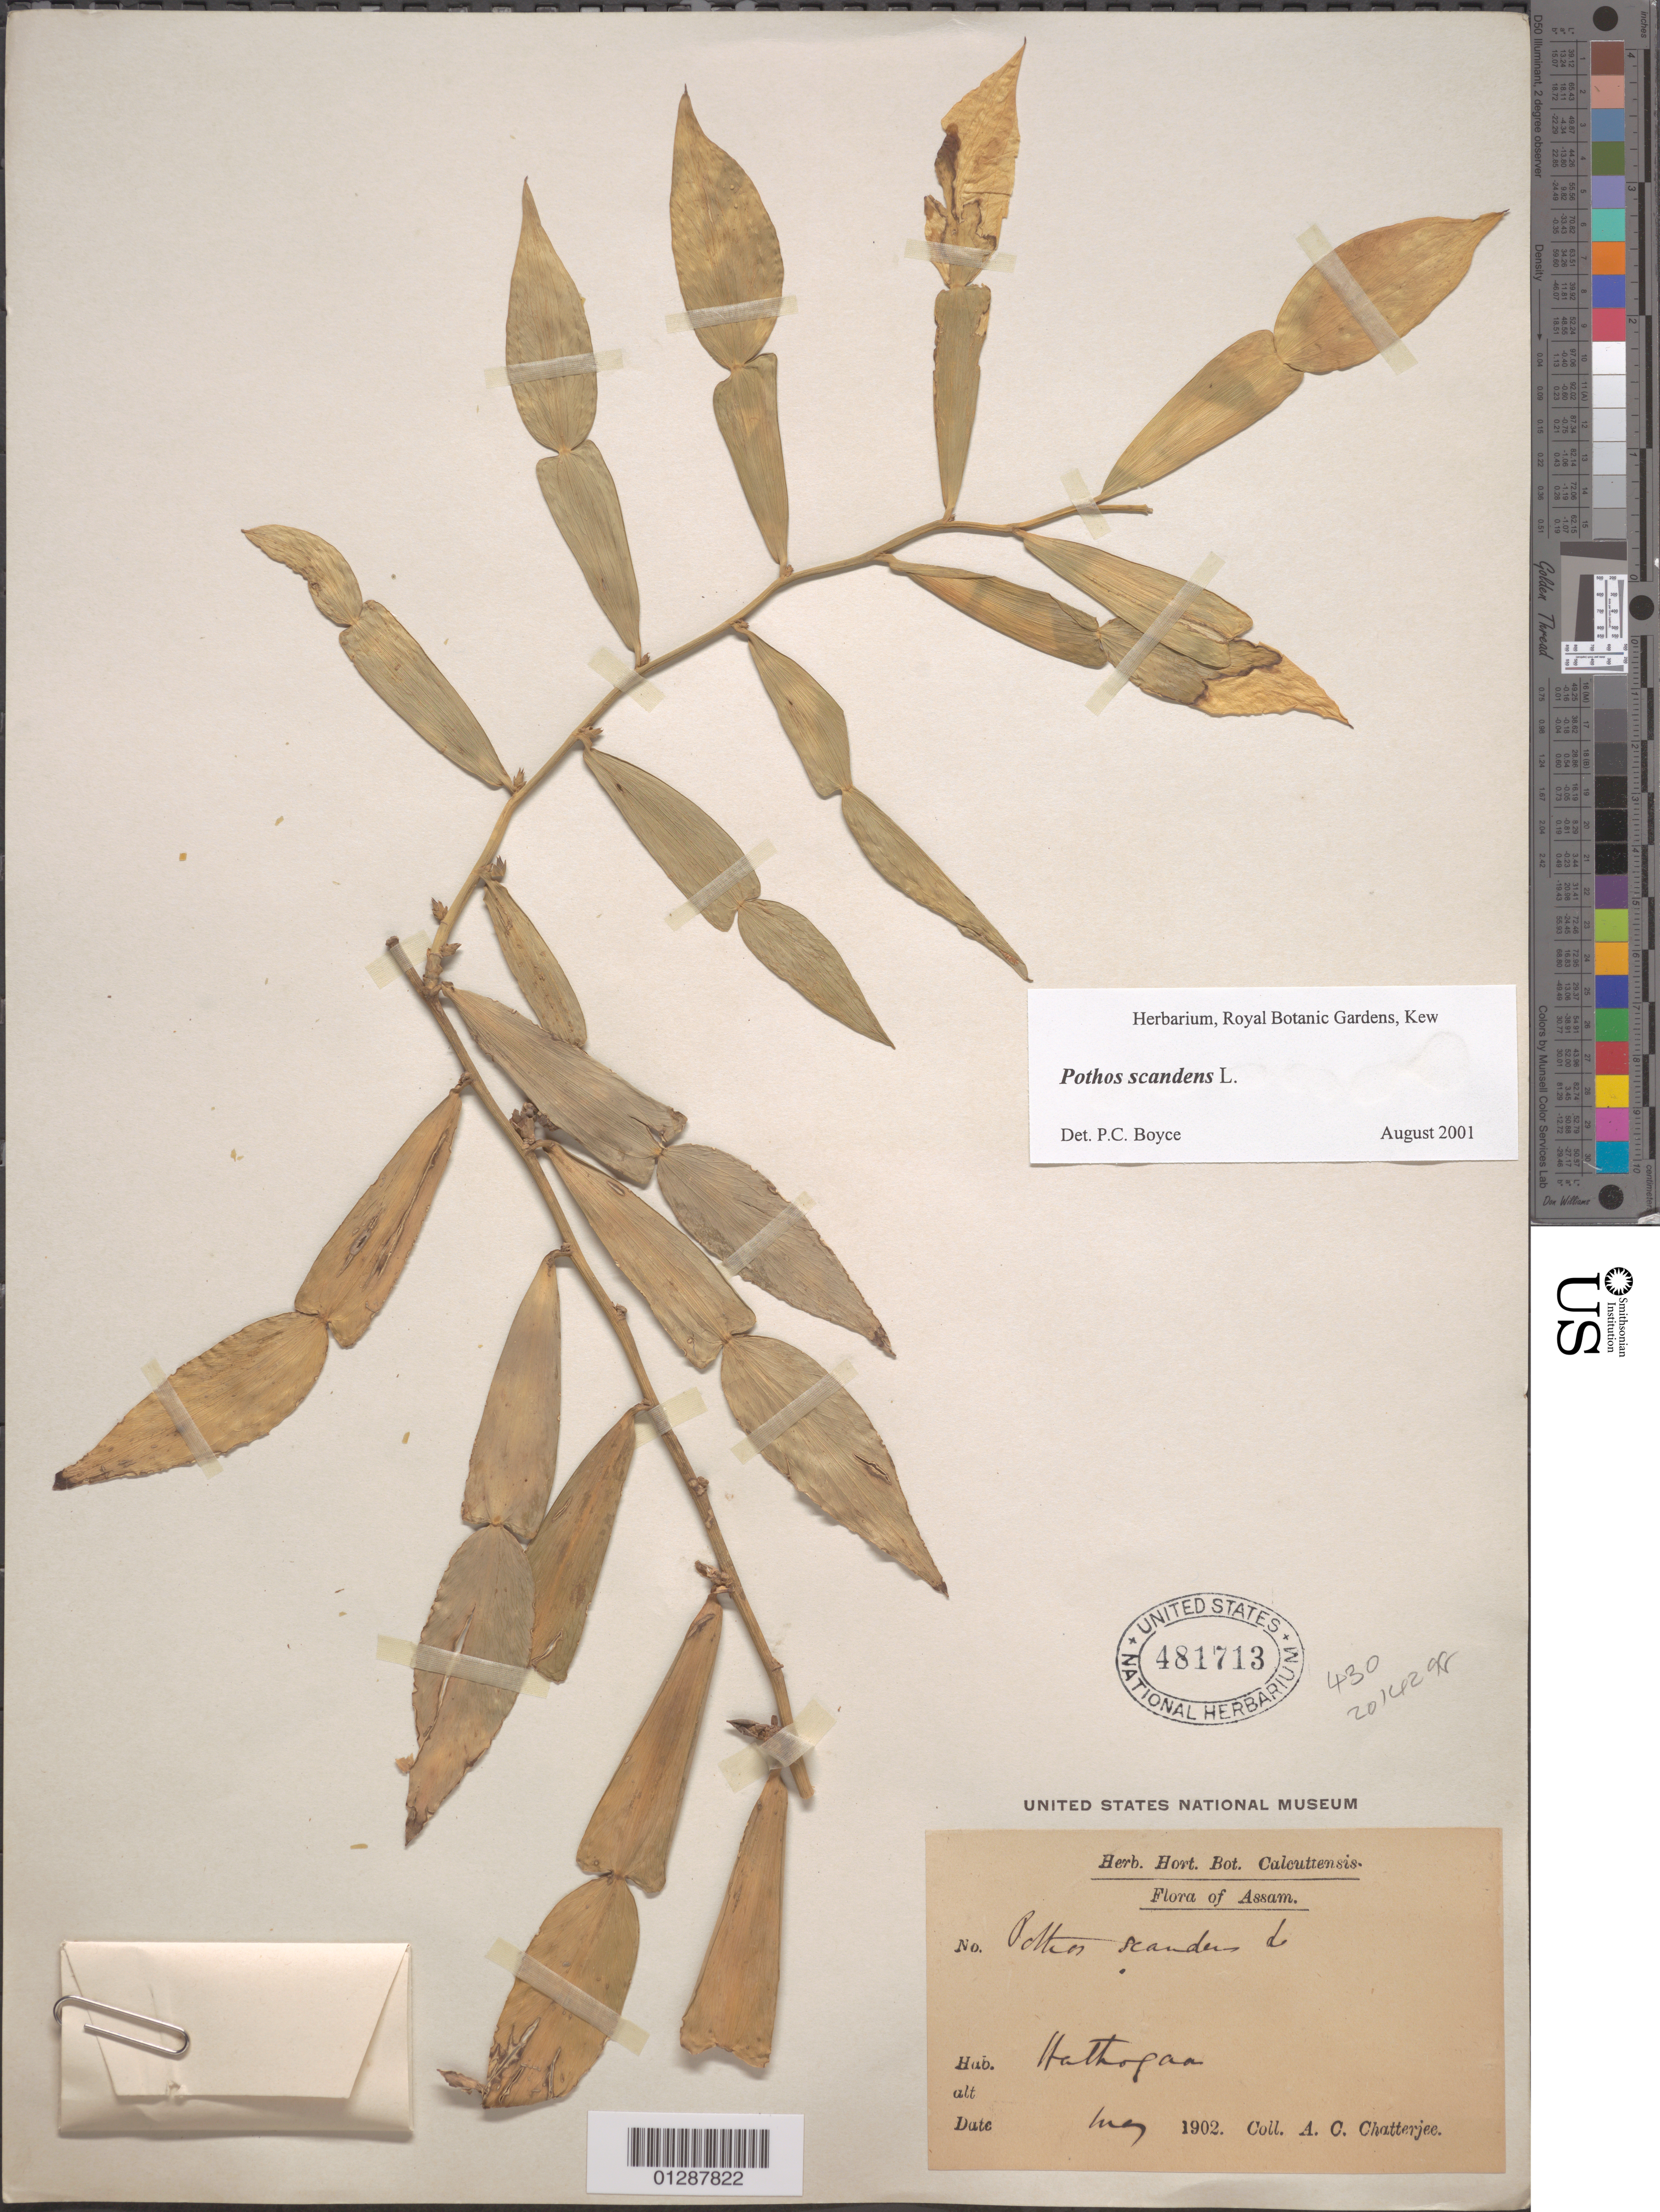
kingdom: Plantae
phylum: Tracheophyta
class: Liliopsida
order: Alismatales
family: Araceae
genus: Pothos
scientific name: Pothos scandens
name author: L.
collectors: A. Chatterjee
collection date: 1902-05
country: India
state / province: Assam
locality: Hathopan [interpreted].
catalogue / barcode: US 481713